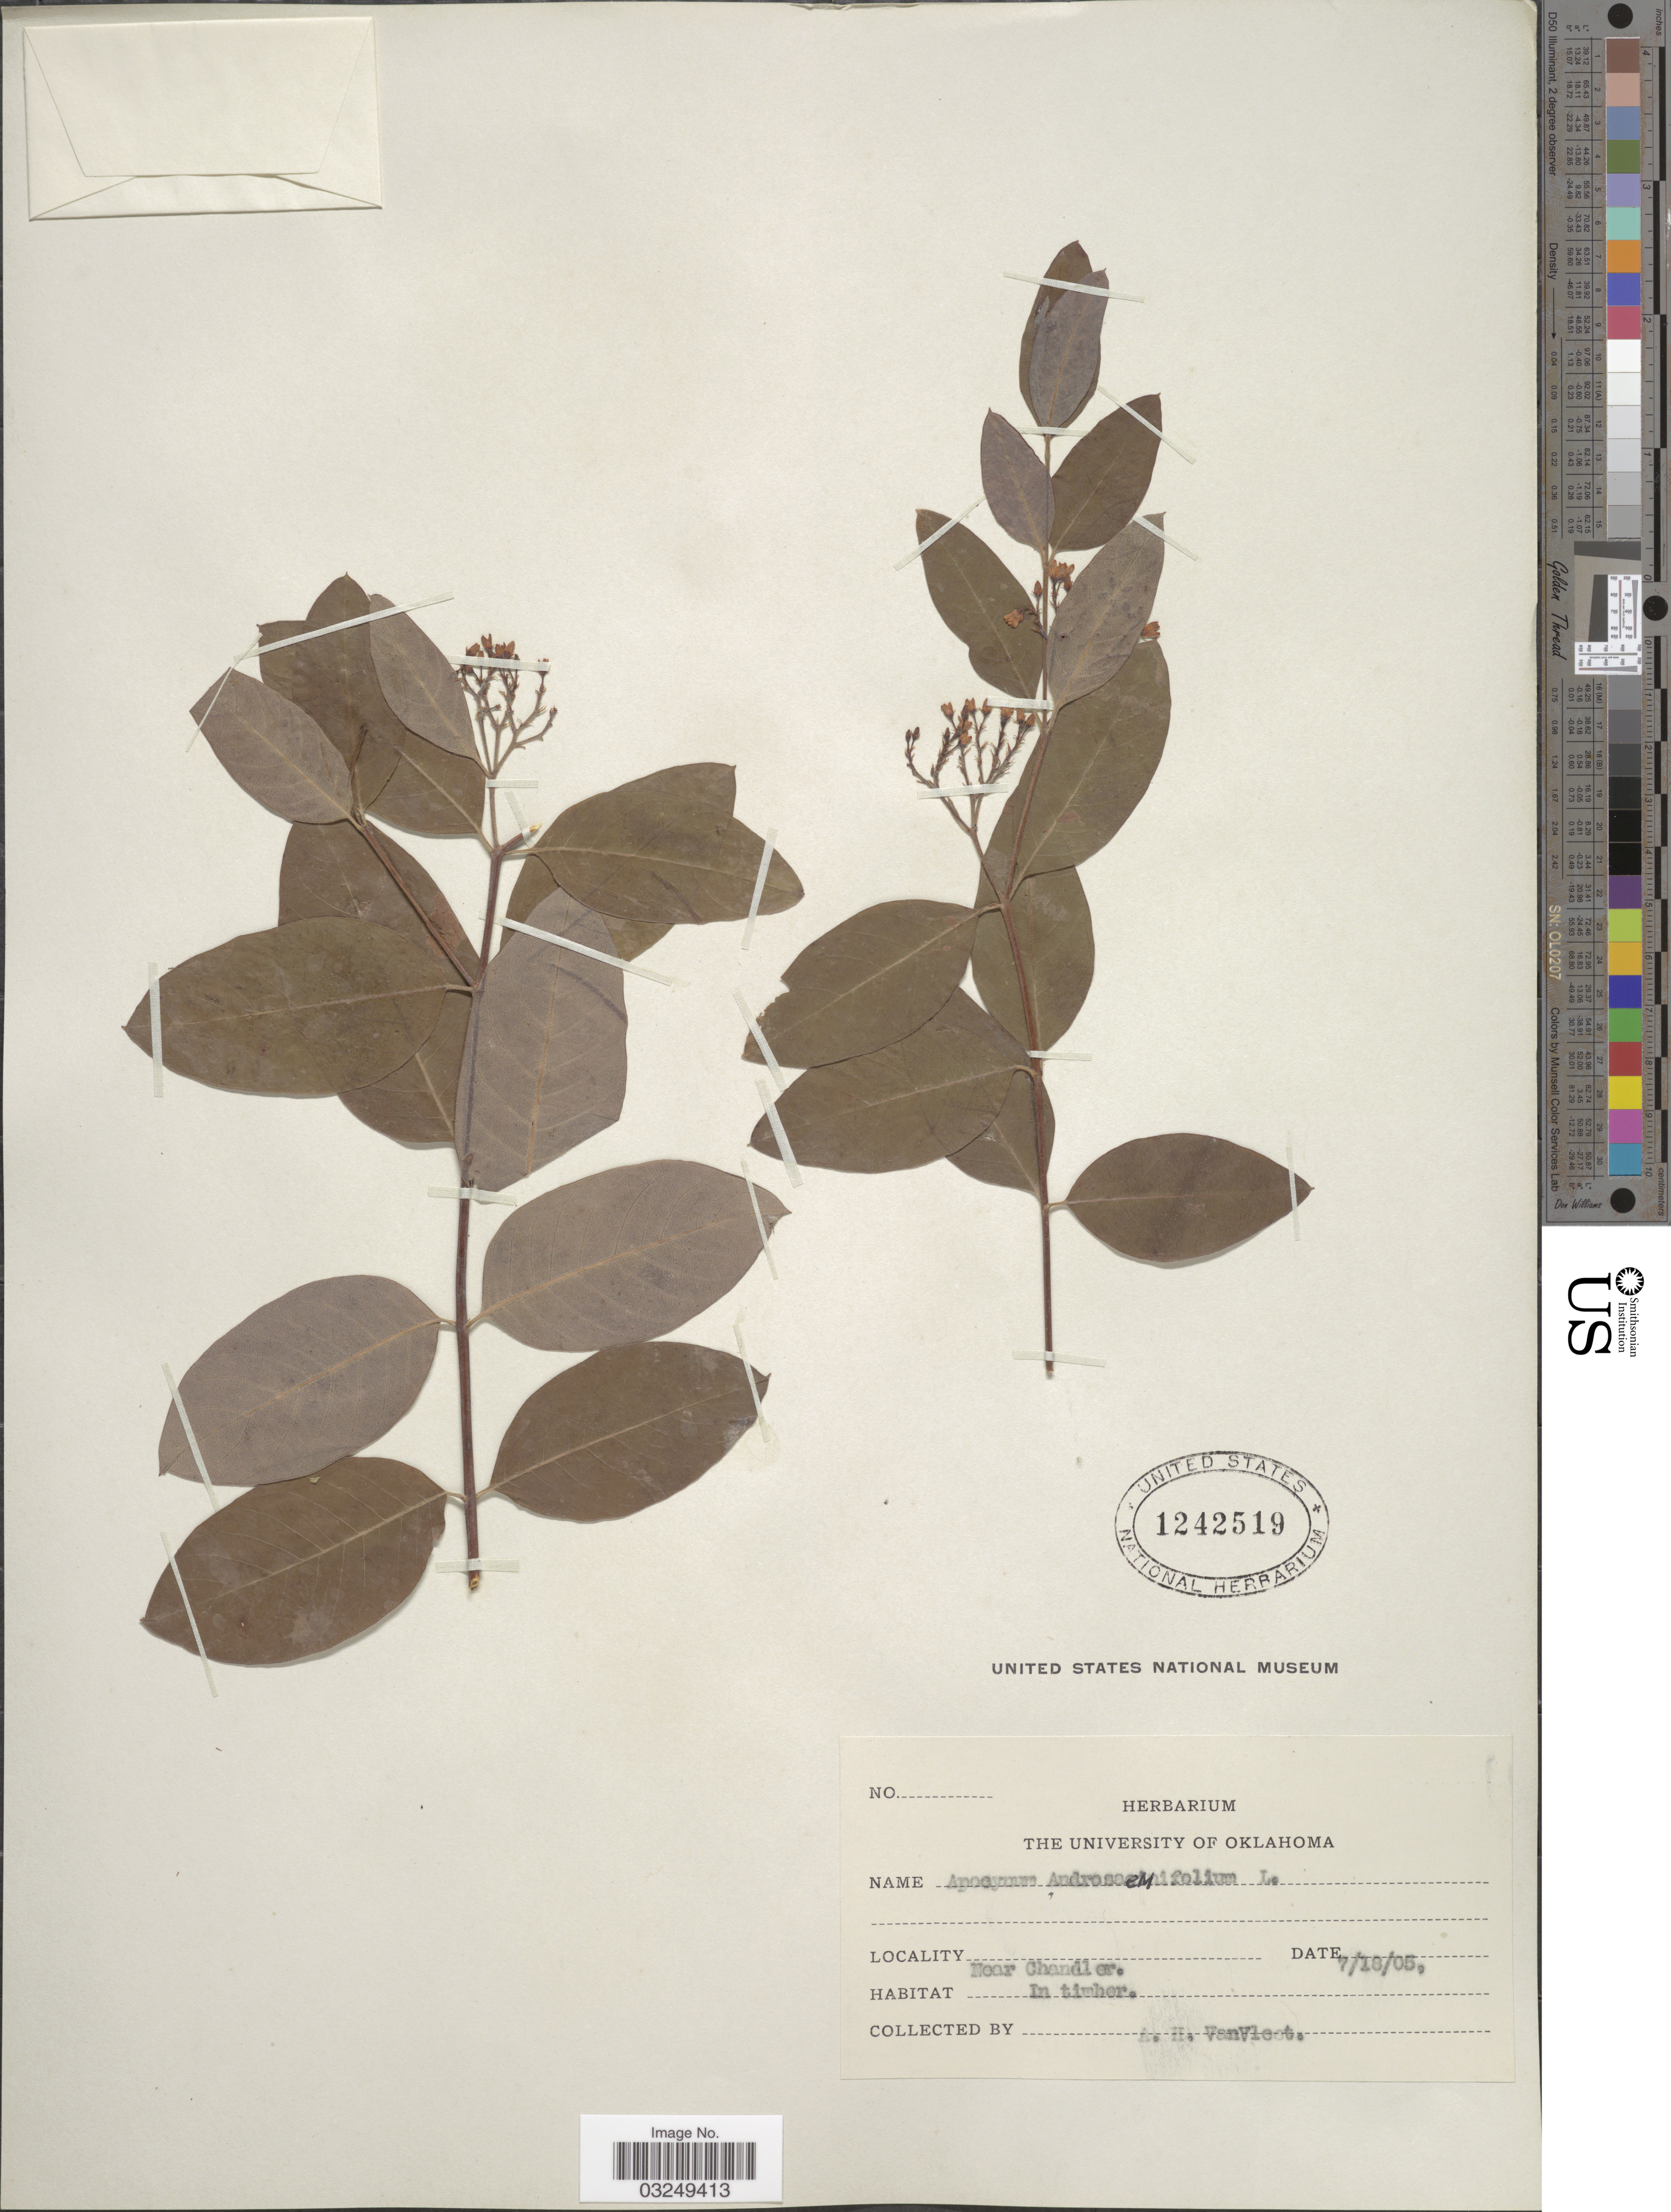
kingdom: Plantae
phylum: Tracheophyta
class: Magnoliopsida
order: Gentianales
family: Apocynaceae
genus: Apocynum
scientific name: Apocynum androsaemifolium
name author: L.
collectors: A. H. Van Vleet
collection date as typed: Transcribed d/m/y: 18/7/5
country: United States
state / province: Oklahoma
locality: Near Chandler.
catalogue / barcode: US 1242519